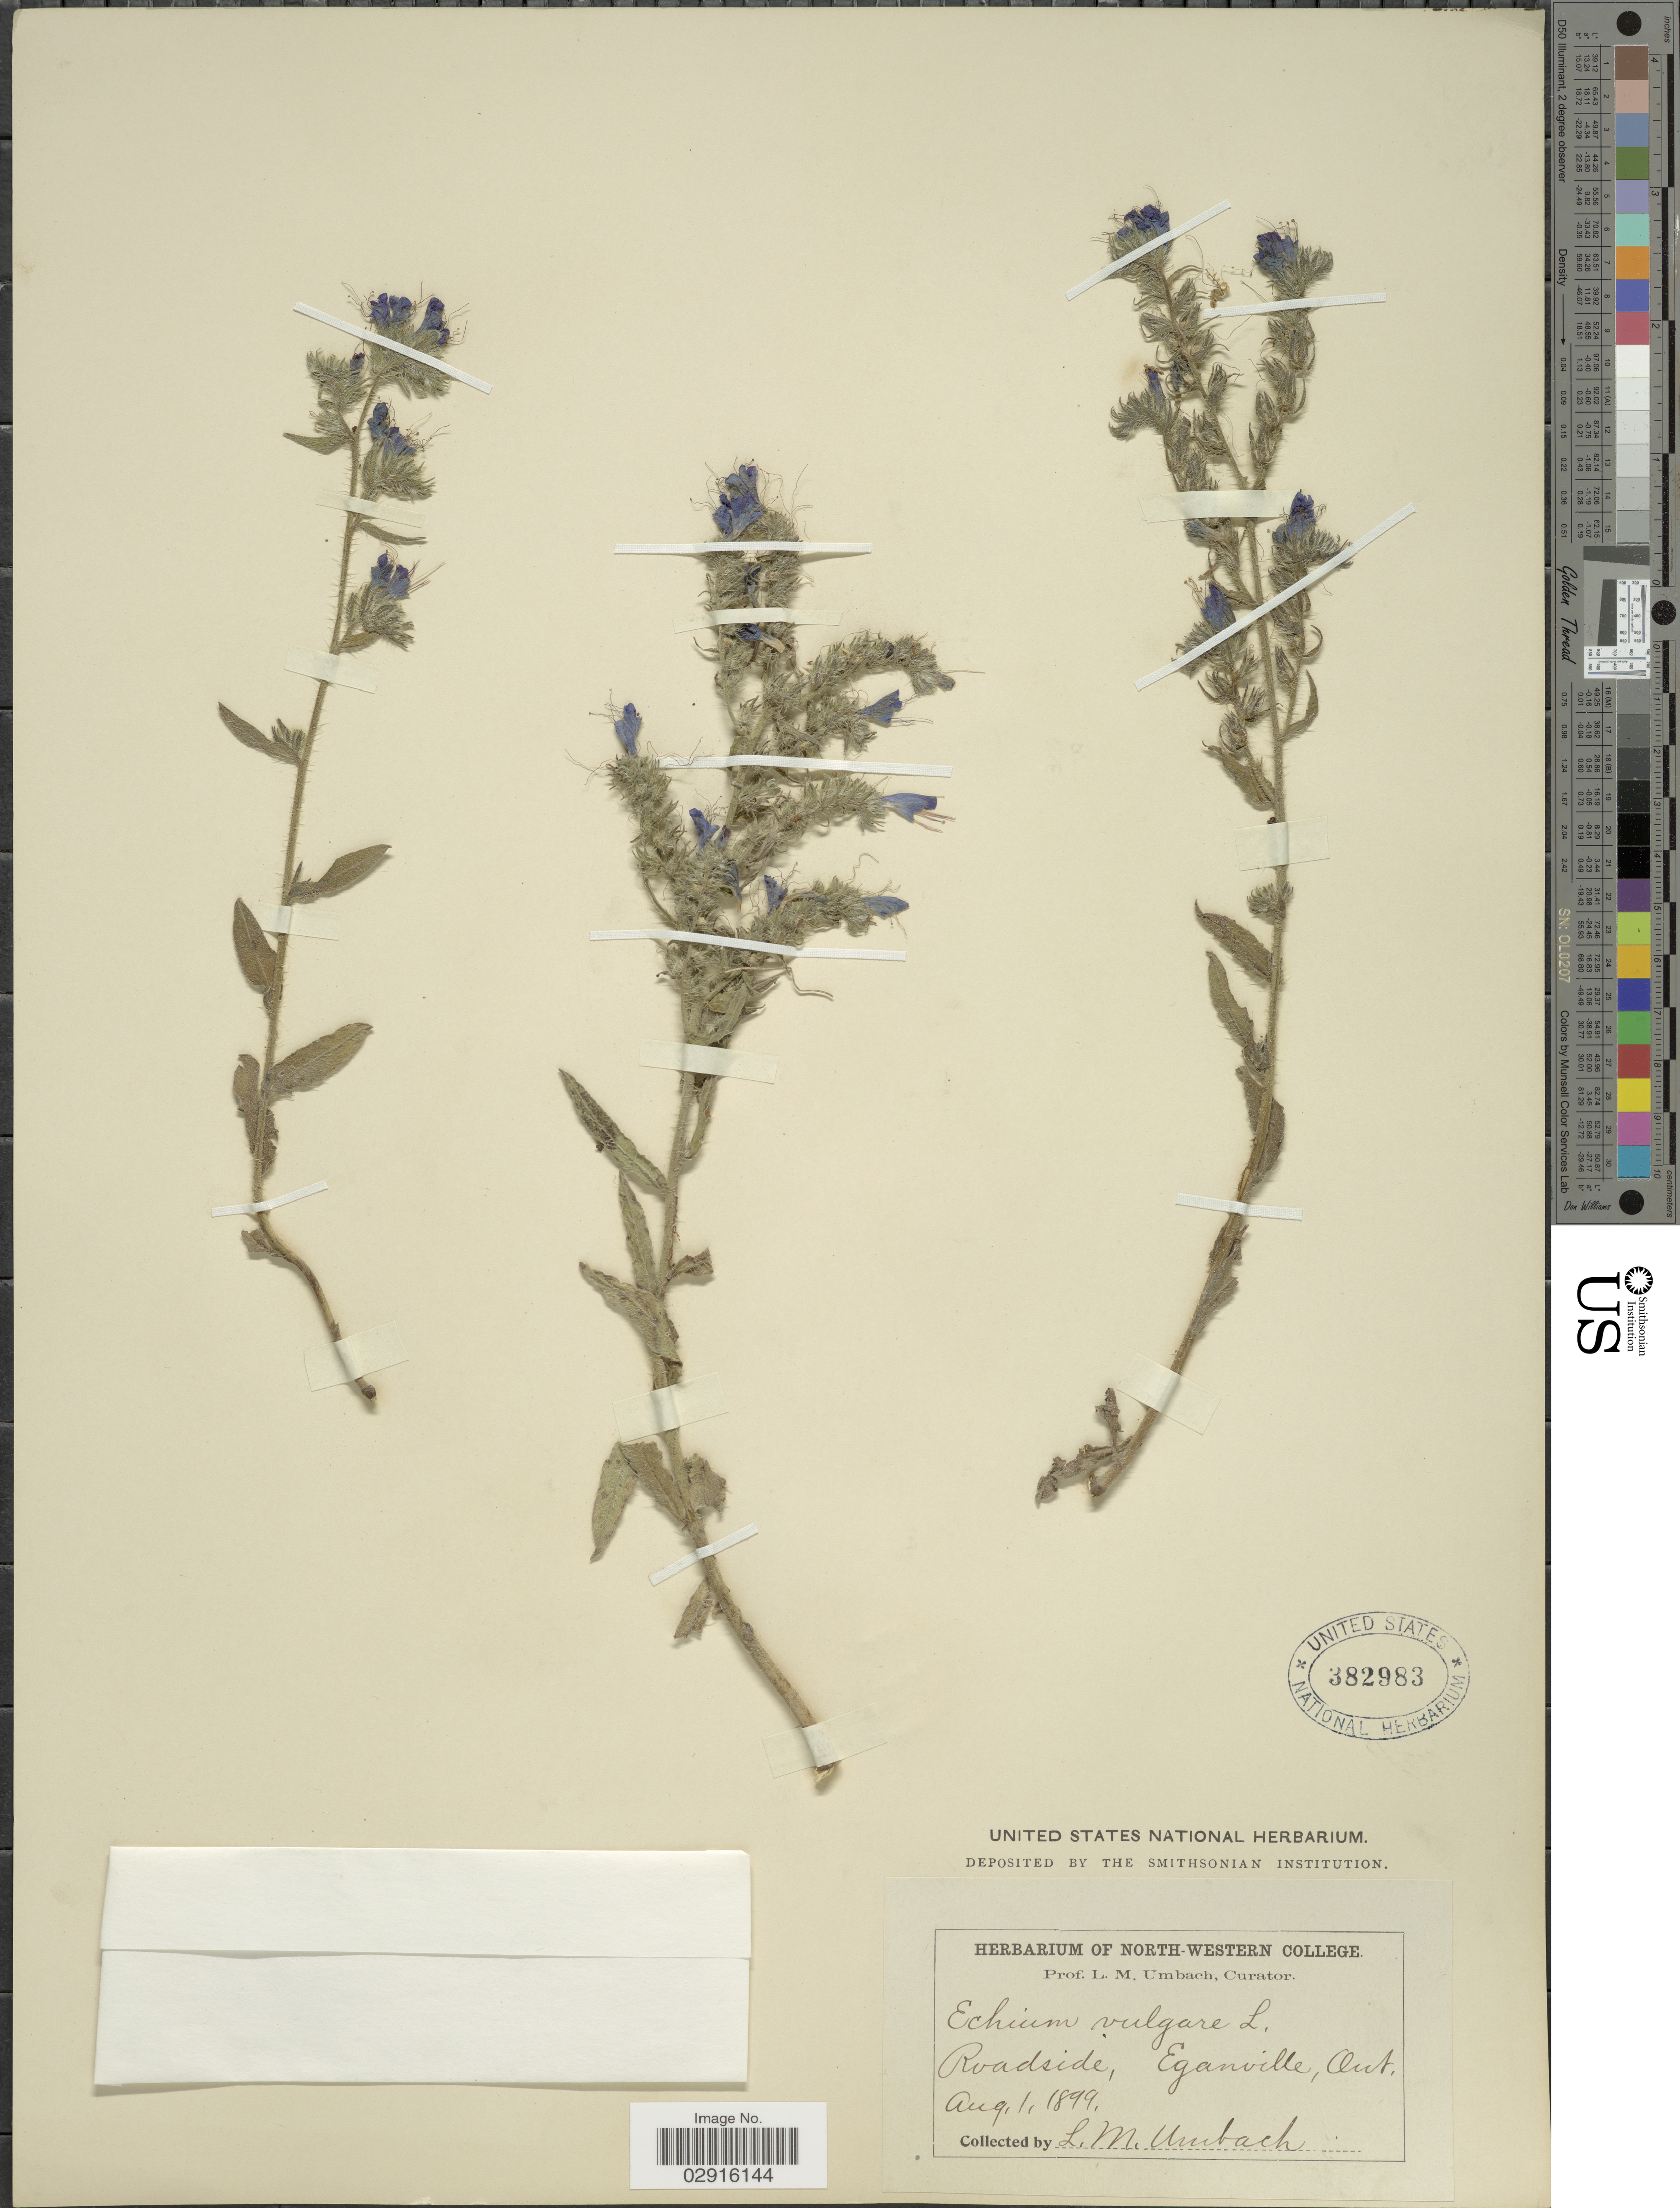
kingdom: Plantae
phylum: Tracheophyta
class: Magnoliopsida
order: Boraginales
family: Boraginaceae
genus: Echium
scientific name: Echium vulgare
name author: L.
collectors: L. M. Umbach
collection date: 1899-08-01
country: Canada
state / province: Ontario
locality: Roadside, Eganville, Ont.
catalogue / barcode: US 382983